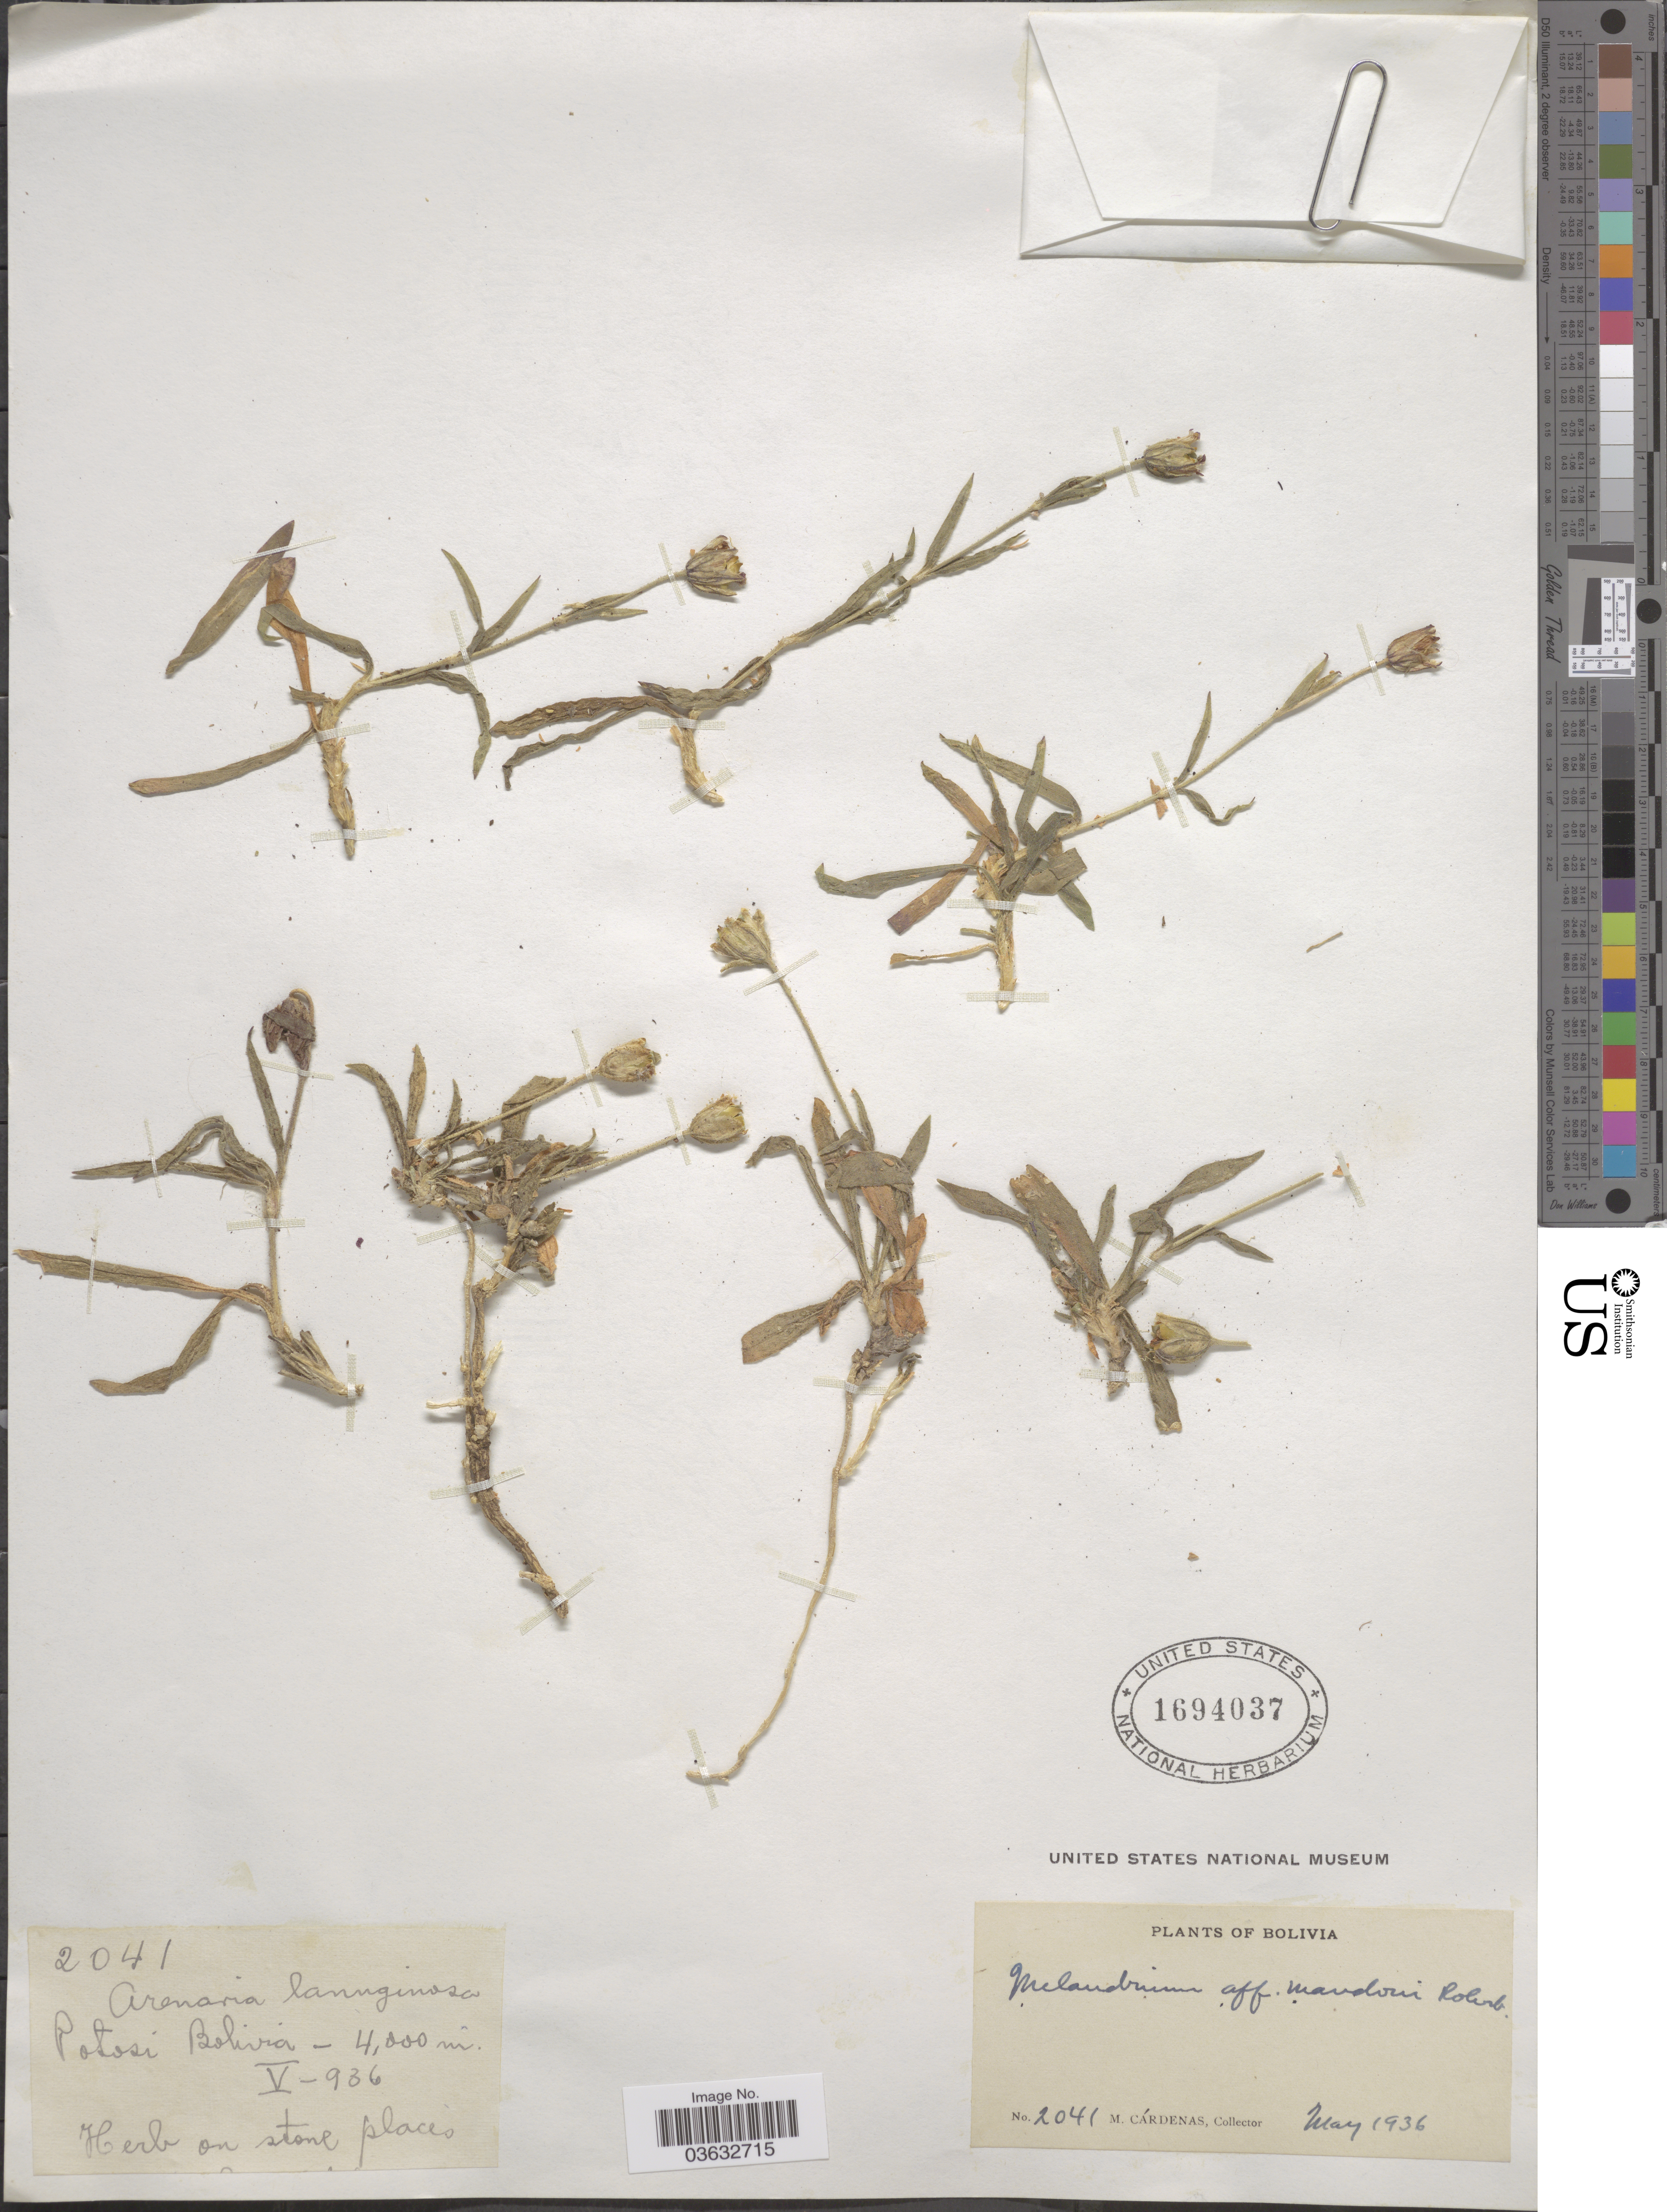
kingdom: Plantae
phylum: Tracheophyta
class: Magnoliopsida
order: Caryophyllales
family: Caryophyllaceae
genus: Silene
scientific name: Silene mandonii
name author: (Rohrb.) Bocquet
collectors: M. Cárdenas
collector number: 2041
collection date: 1936-05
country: Bolivia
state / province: Potosi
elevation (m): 4000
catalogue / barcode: US 1694037